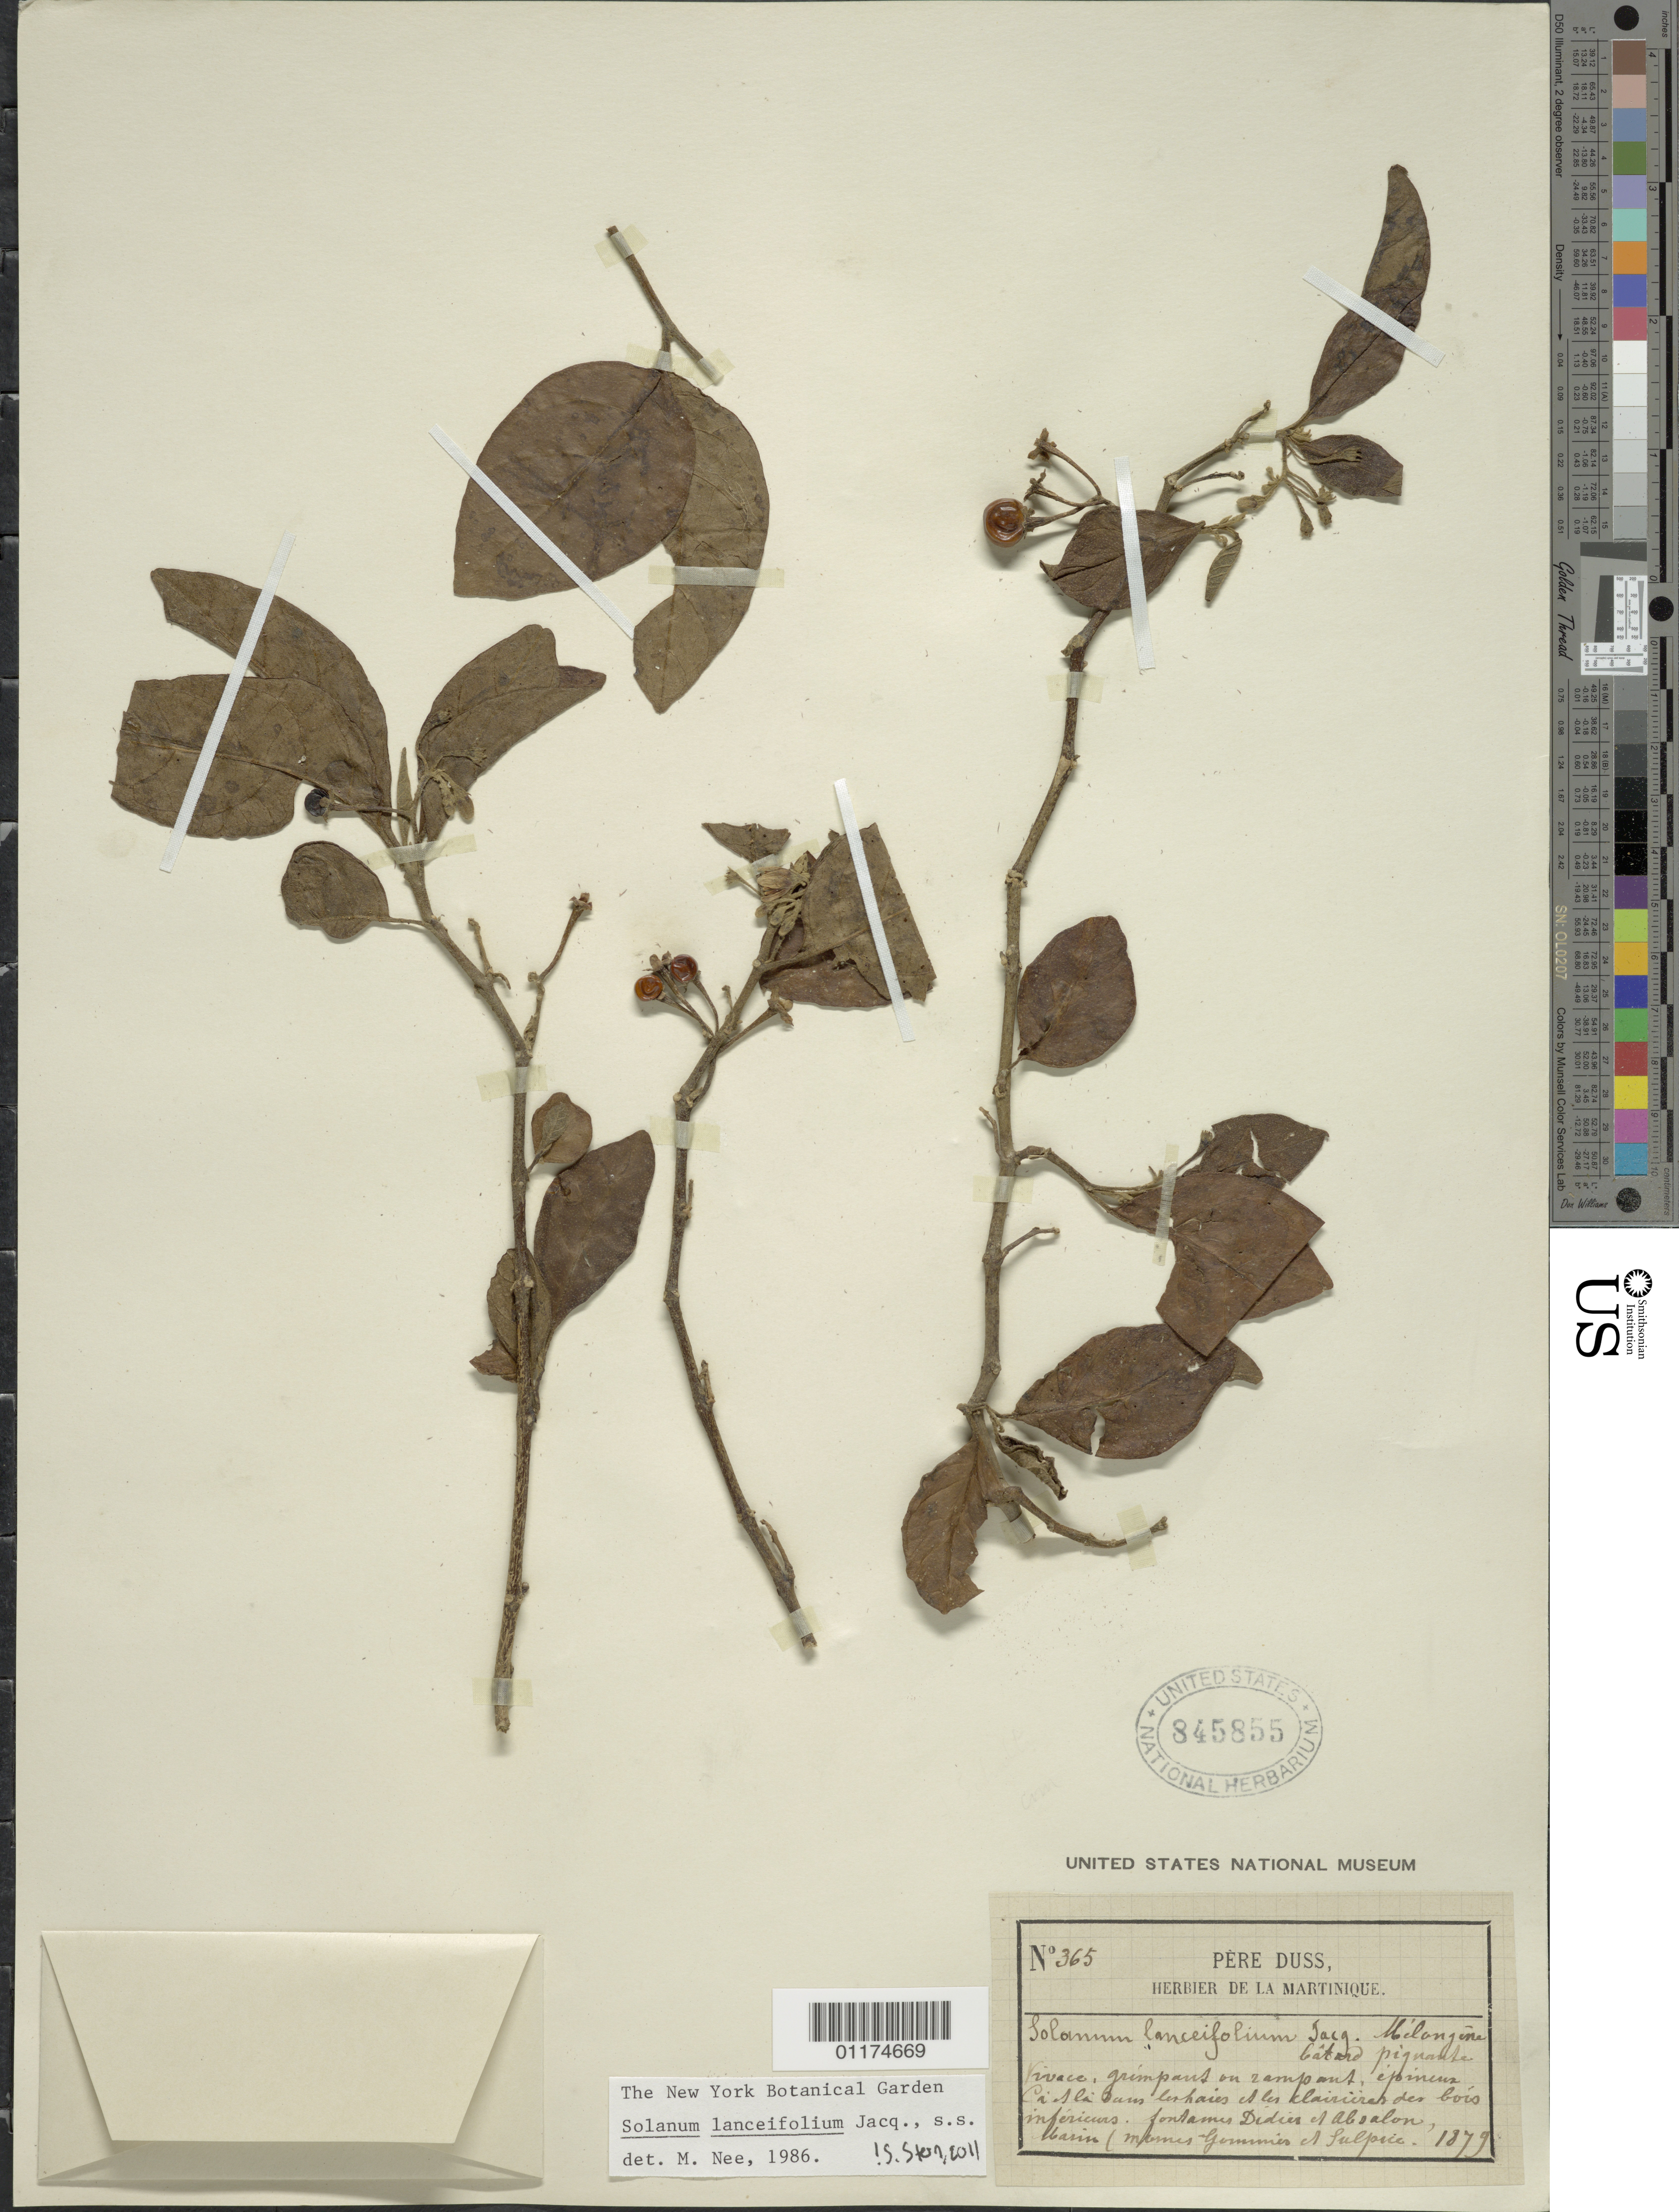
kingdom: Plantae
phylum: Tracheophyta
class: Magnoliopsida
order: Solanales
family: Solanaceae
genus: Solanum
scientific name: Solanum lanceifolium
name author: Jacq.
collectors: Père Duss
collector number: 365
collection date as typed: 1879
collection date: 1879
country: Martinique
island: Martinique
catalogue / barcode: US 845855